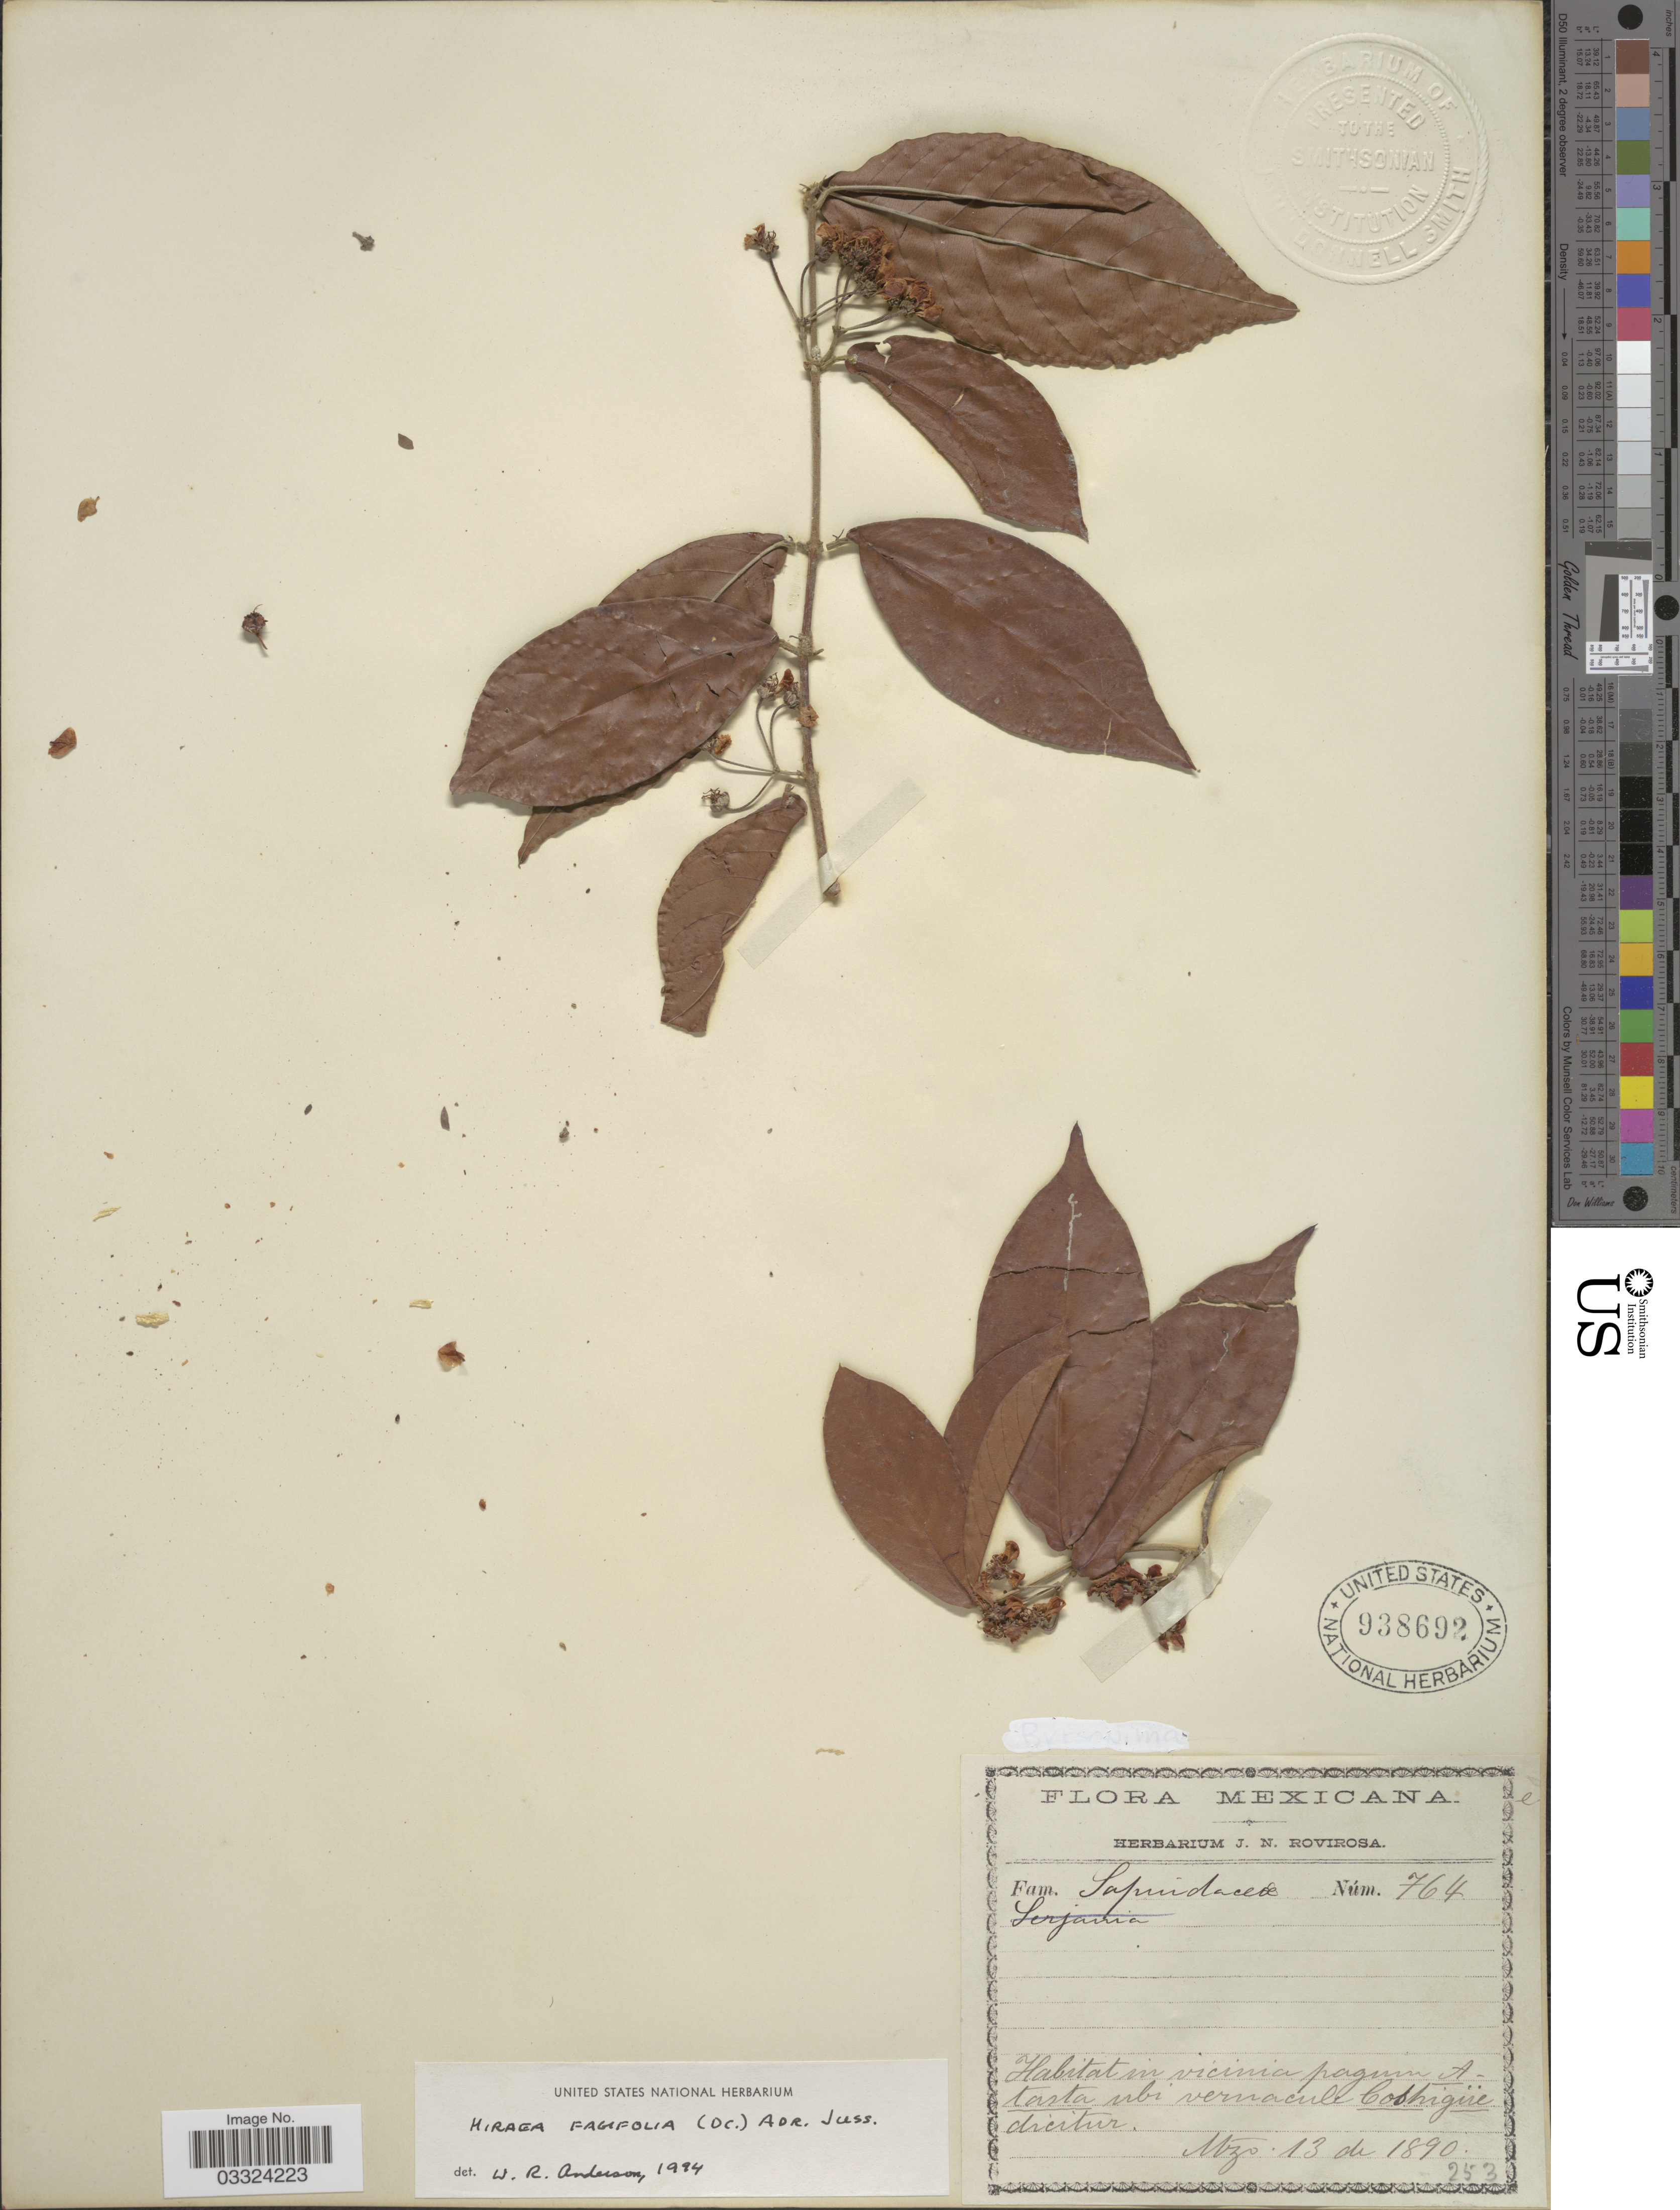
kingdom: Plantae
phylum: Tracheophyta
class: Magnoliopsida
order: Malpighiales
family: Malpighiaceae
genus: Hiraea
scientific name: Hiraea fagifolia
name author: (DC.) A. Juss.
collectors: J. N. Rovirosa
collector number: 764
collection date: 1890-03-13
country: Mexico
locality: Atasta ubi vernacub Coshigue dicitur. [unsure placement]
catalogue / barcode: US 938692